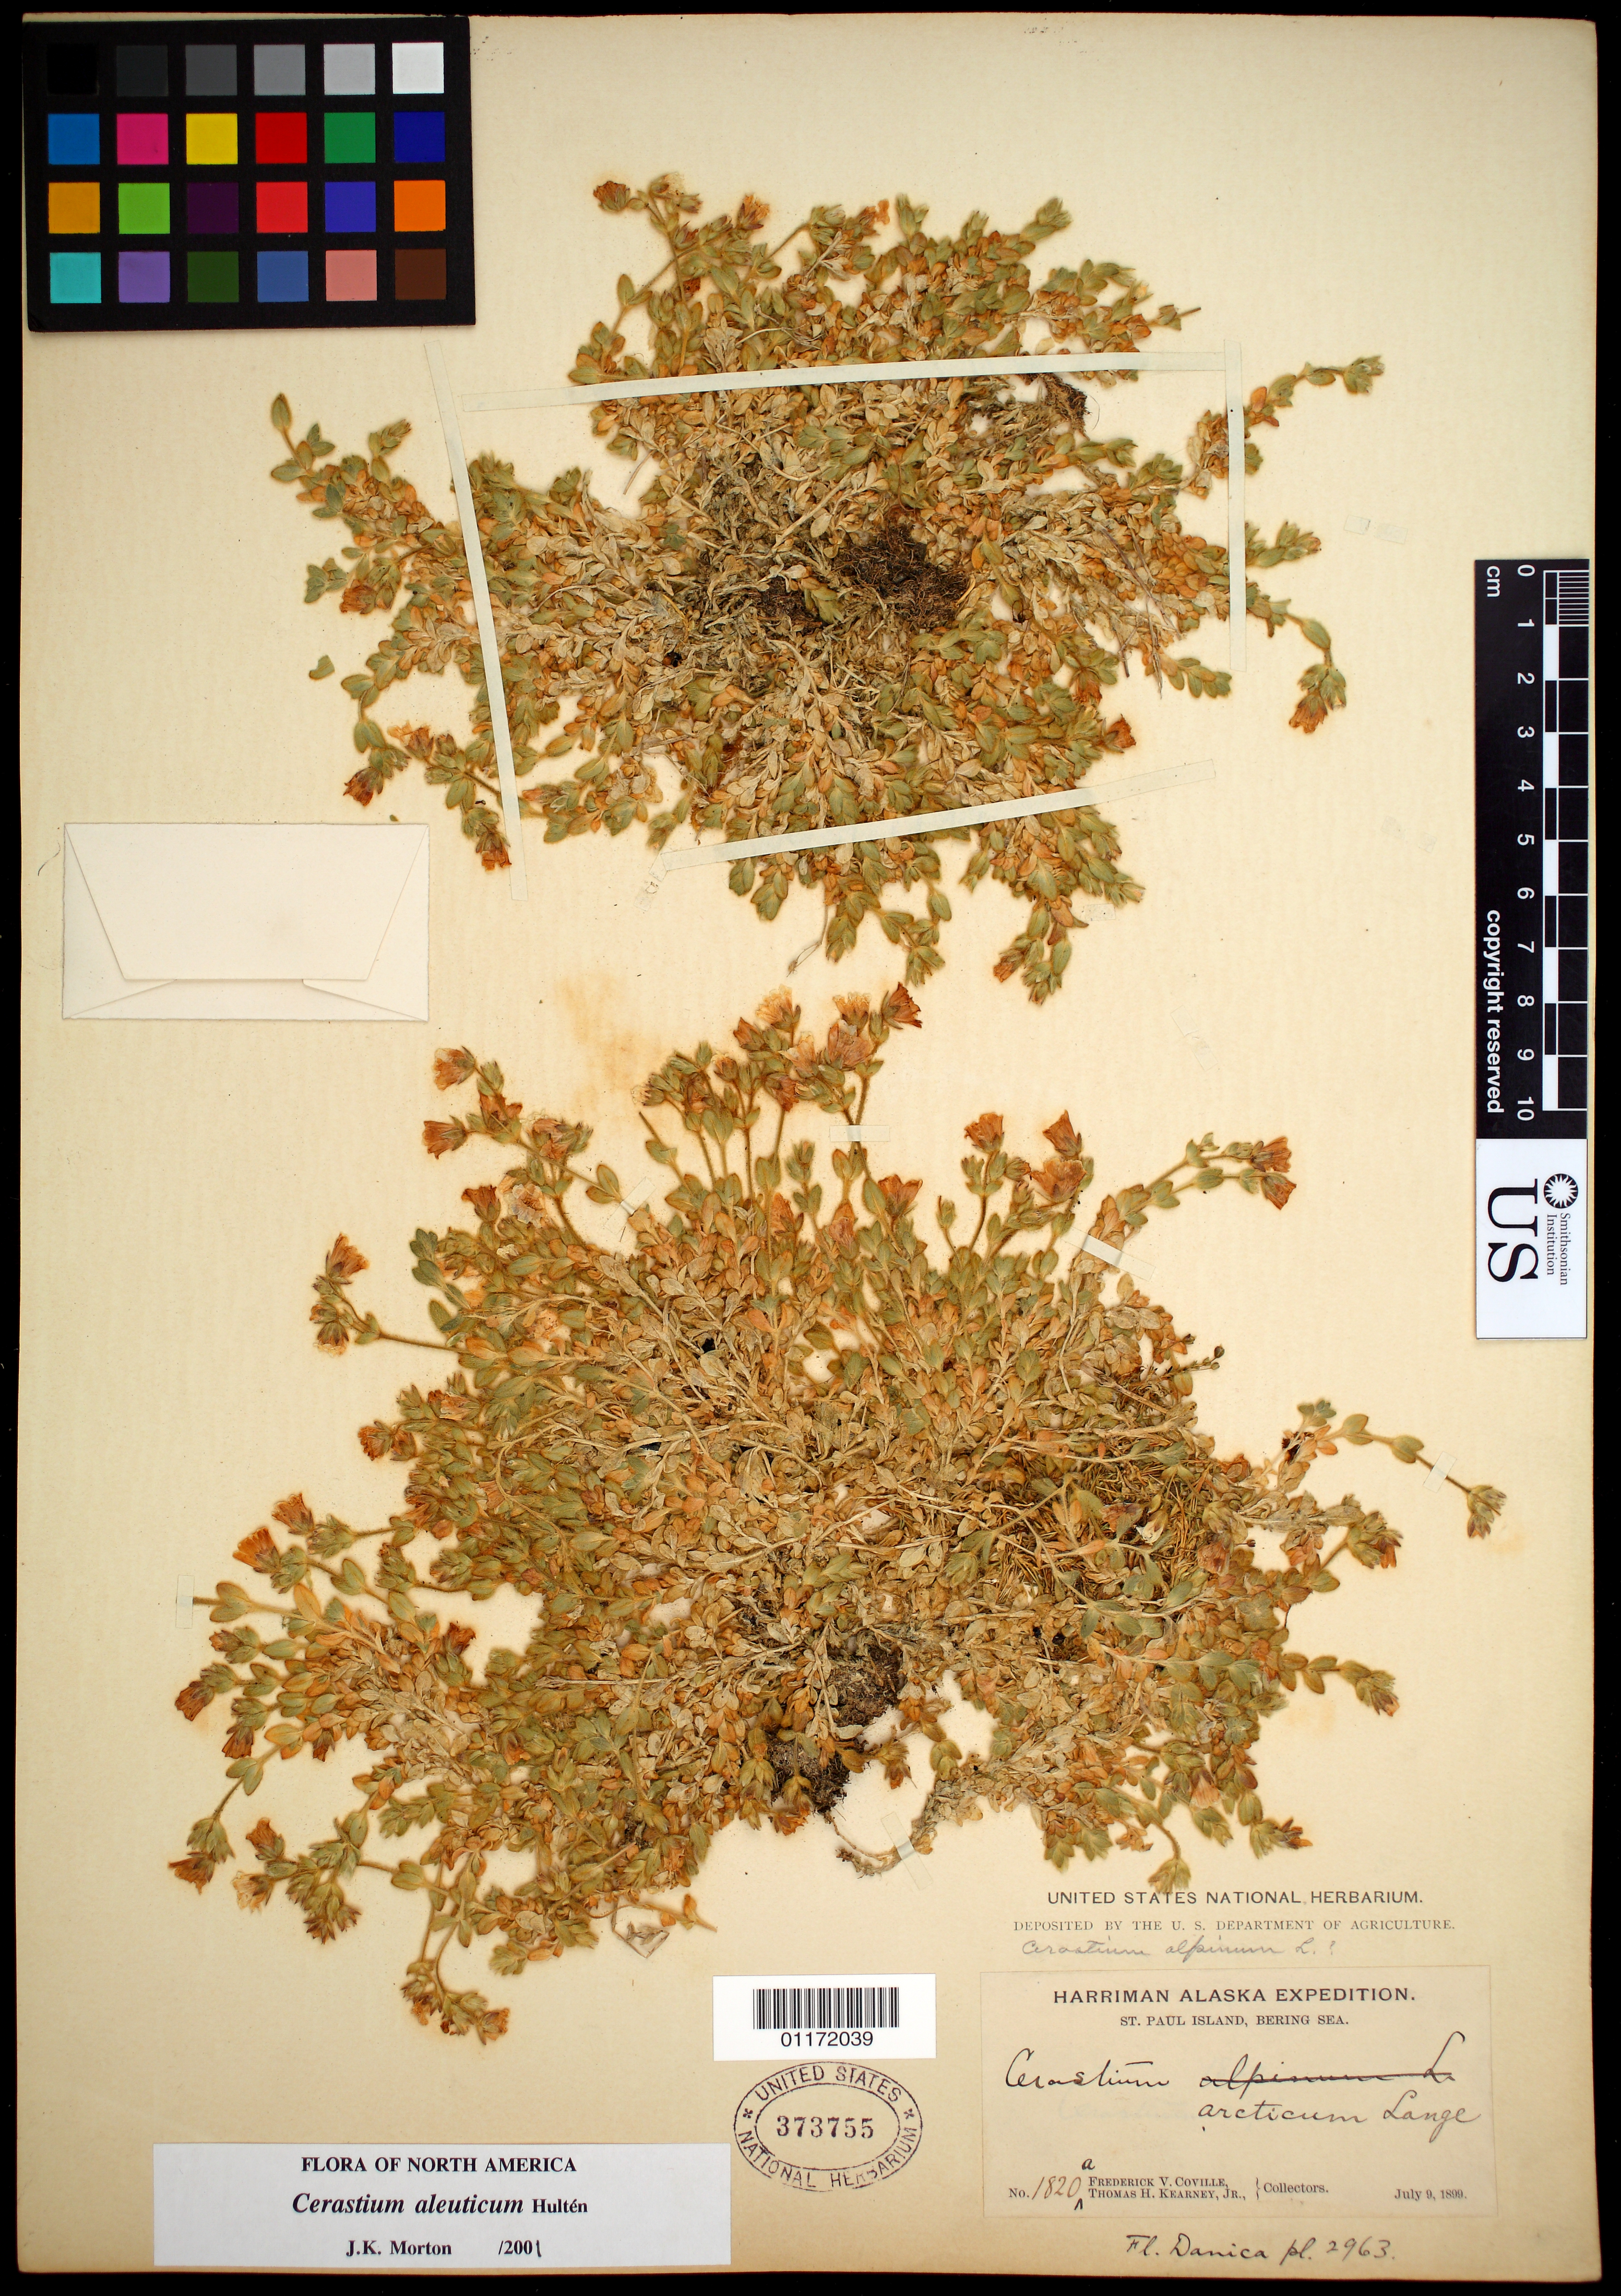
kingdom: Plantae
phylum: Tracheophyta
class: Magnoliopsida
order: Caryophyllales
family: Caryophyllaceae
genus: Cerastium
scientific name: Cerastium aleuticum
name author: Hultén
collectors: F. V. Coville & T. H. Kearney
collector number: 1820a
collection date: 1899-07-09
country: United States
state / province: Alaska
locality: St Paul Island, Bering Sea.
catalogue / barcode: US 373755